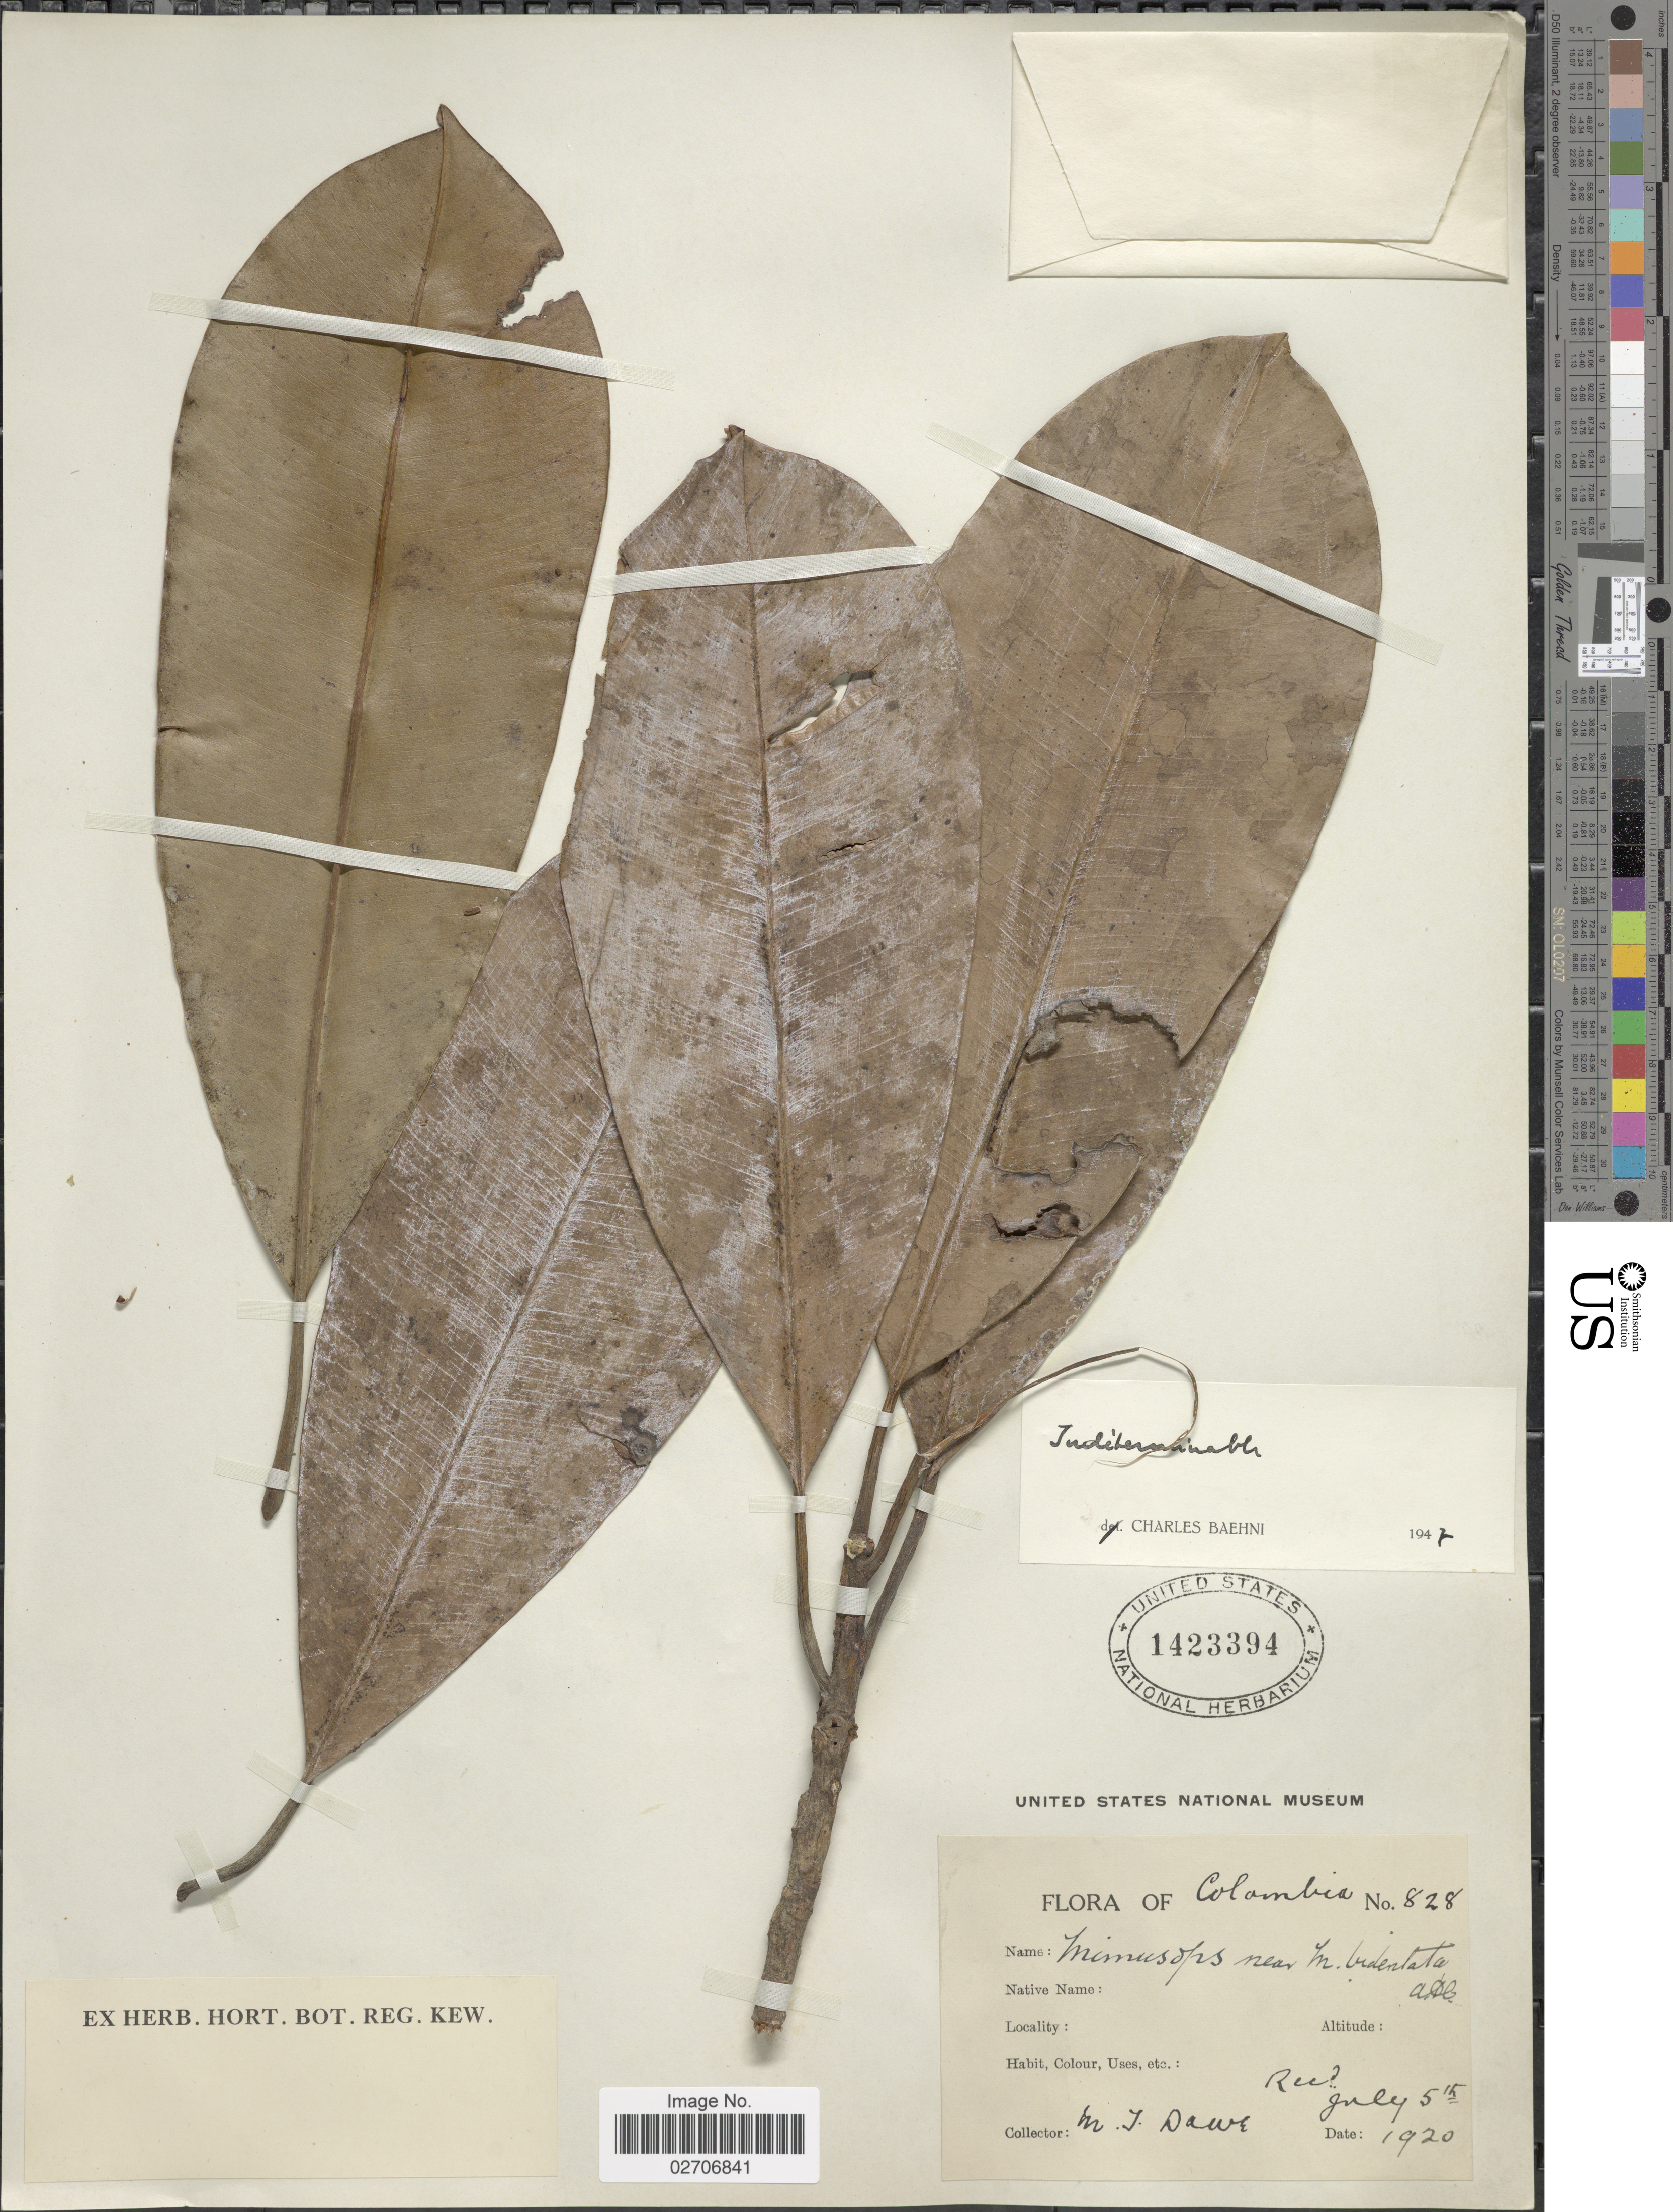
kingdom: Plantae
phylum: Tracheophyta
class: Magnoliopsida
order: Ericales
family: Sapotaceae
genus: Manilkara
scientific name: Manilkara sp.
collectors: M. T. Dawe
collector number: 828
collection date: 1920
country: Colombia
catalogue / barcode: US 1423394